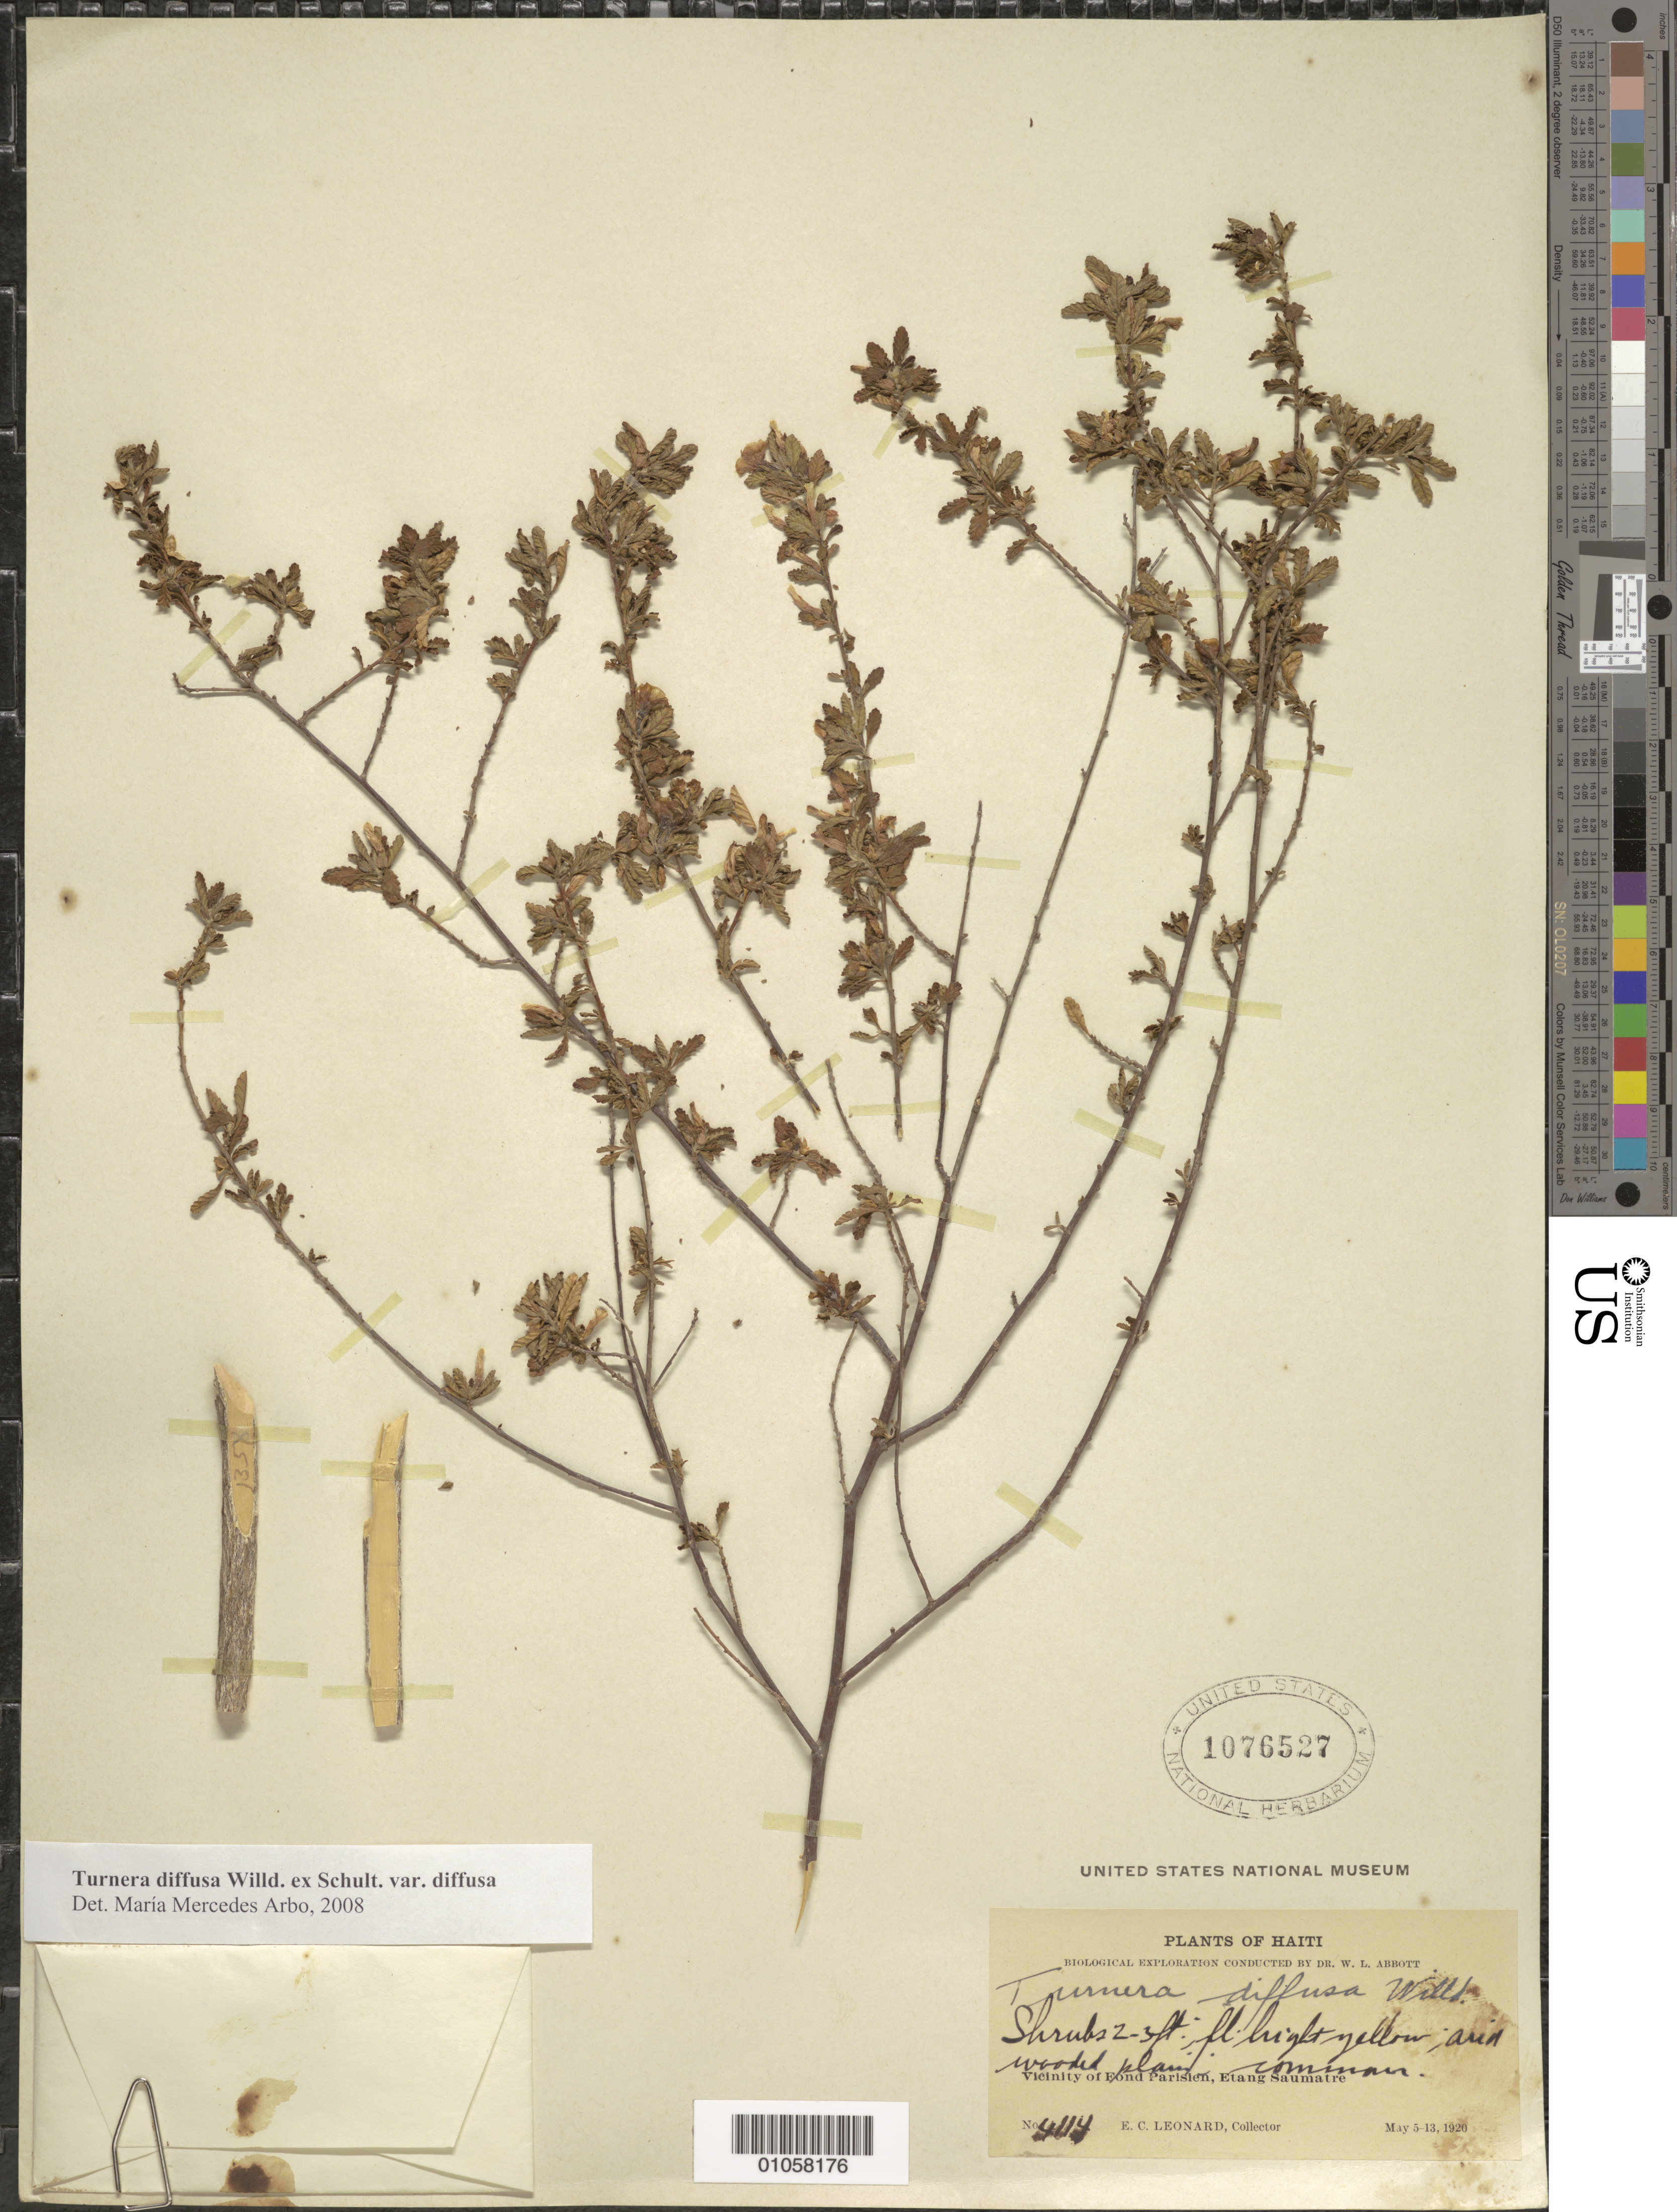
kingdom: Plantae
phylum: Tracheophyta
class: Magnoliopsida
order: Malpighiales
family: Turneraceae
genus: Turnera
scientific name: Turnera diffusa var. diffusa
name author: Willd. ex Schult.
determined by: Arbo, M. M.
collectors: E. C. Leonard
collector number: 4114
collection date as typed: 05 May 1920 to 13 May 1920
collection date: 1920-05-05/1920-05-13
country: Haiti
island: Hispaniola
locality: Vicinity of Etang Parisien, Etang Saumatre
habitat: Arid wooded plain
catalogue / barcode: US 1076527